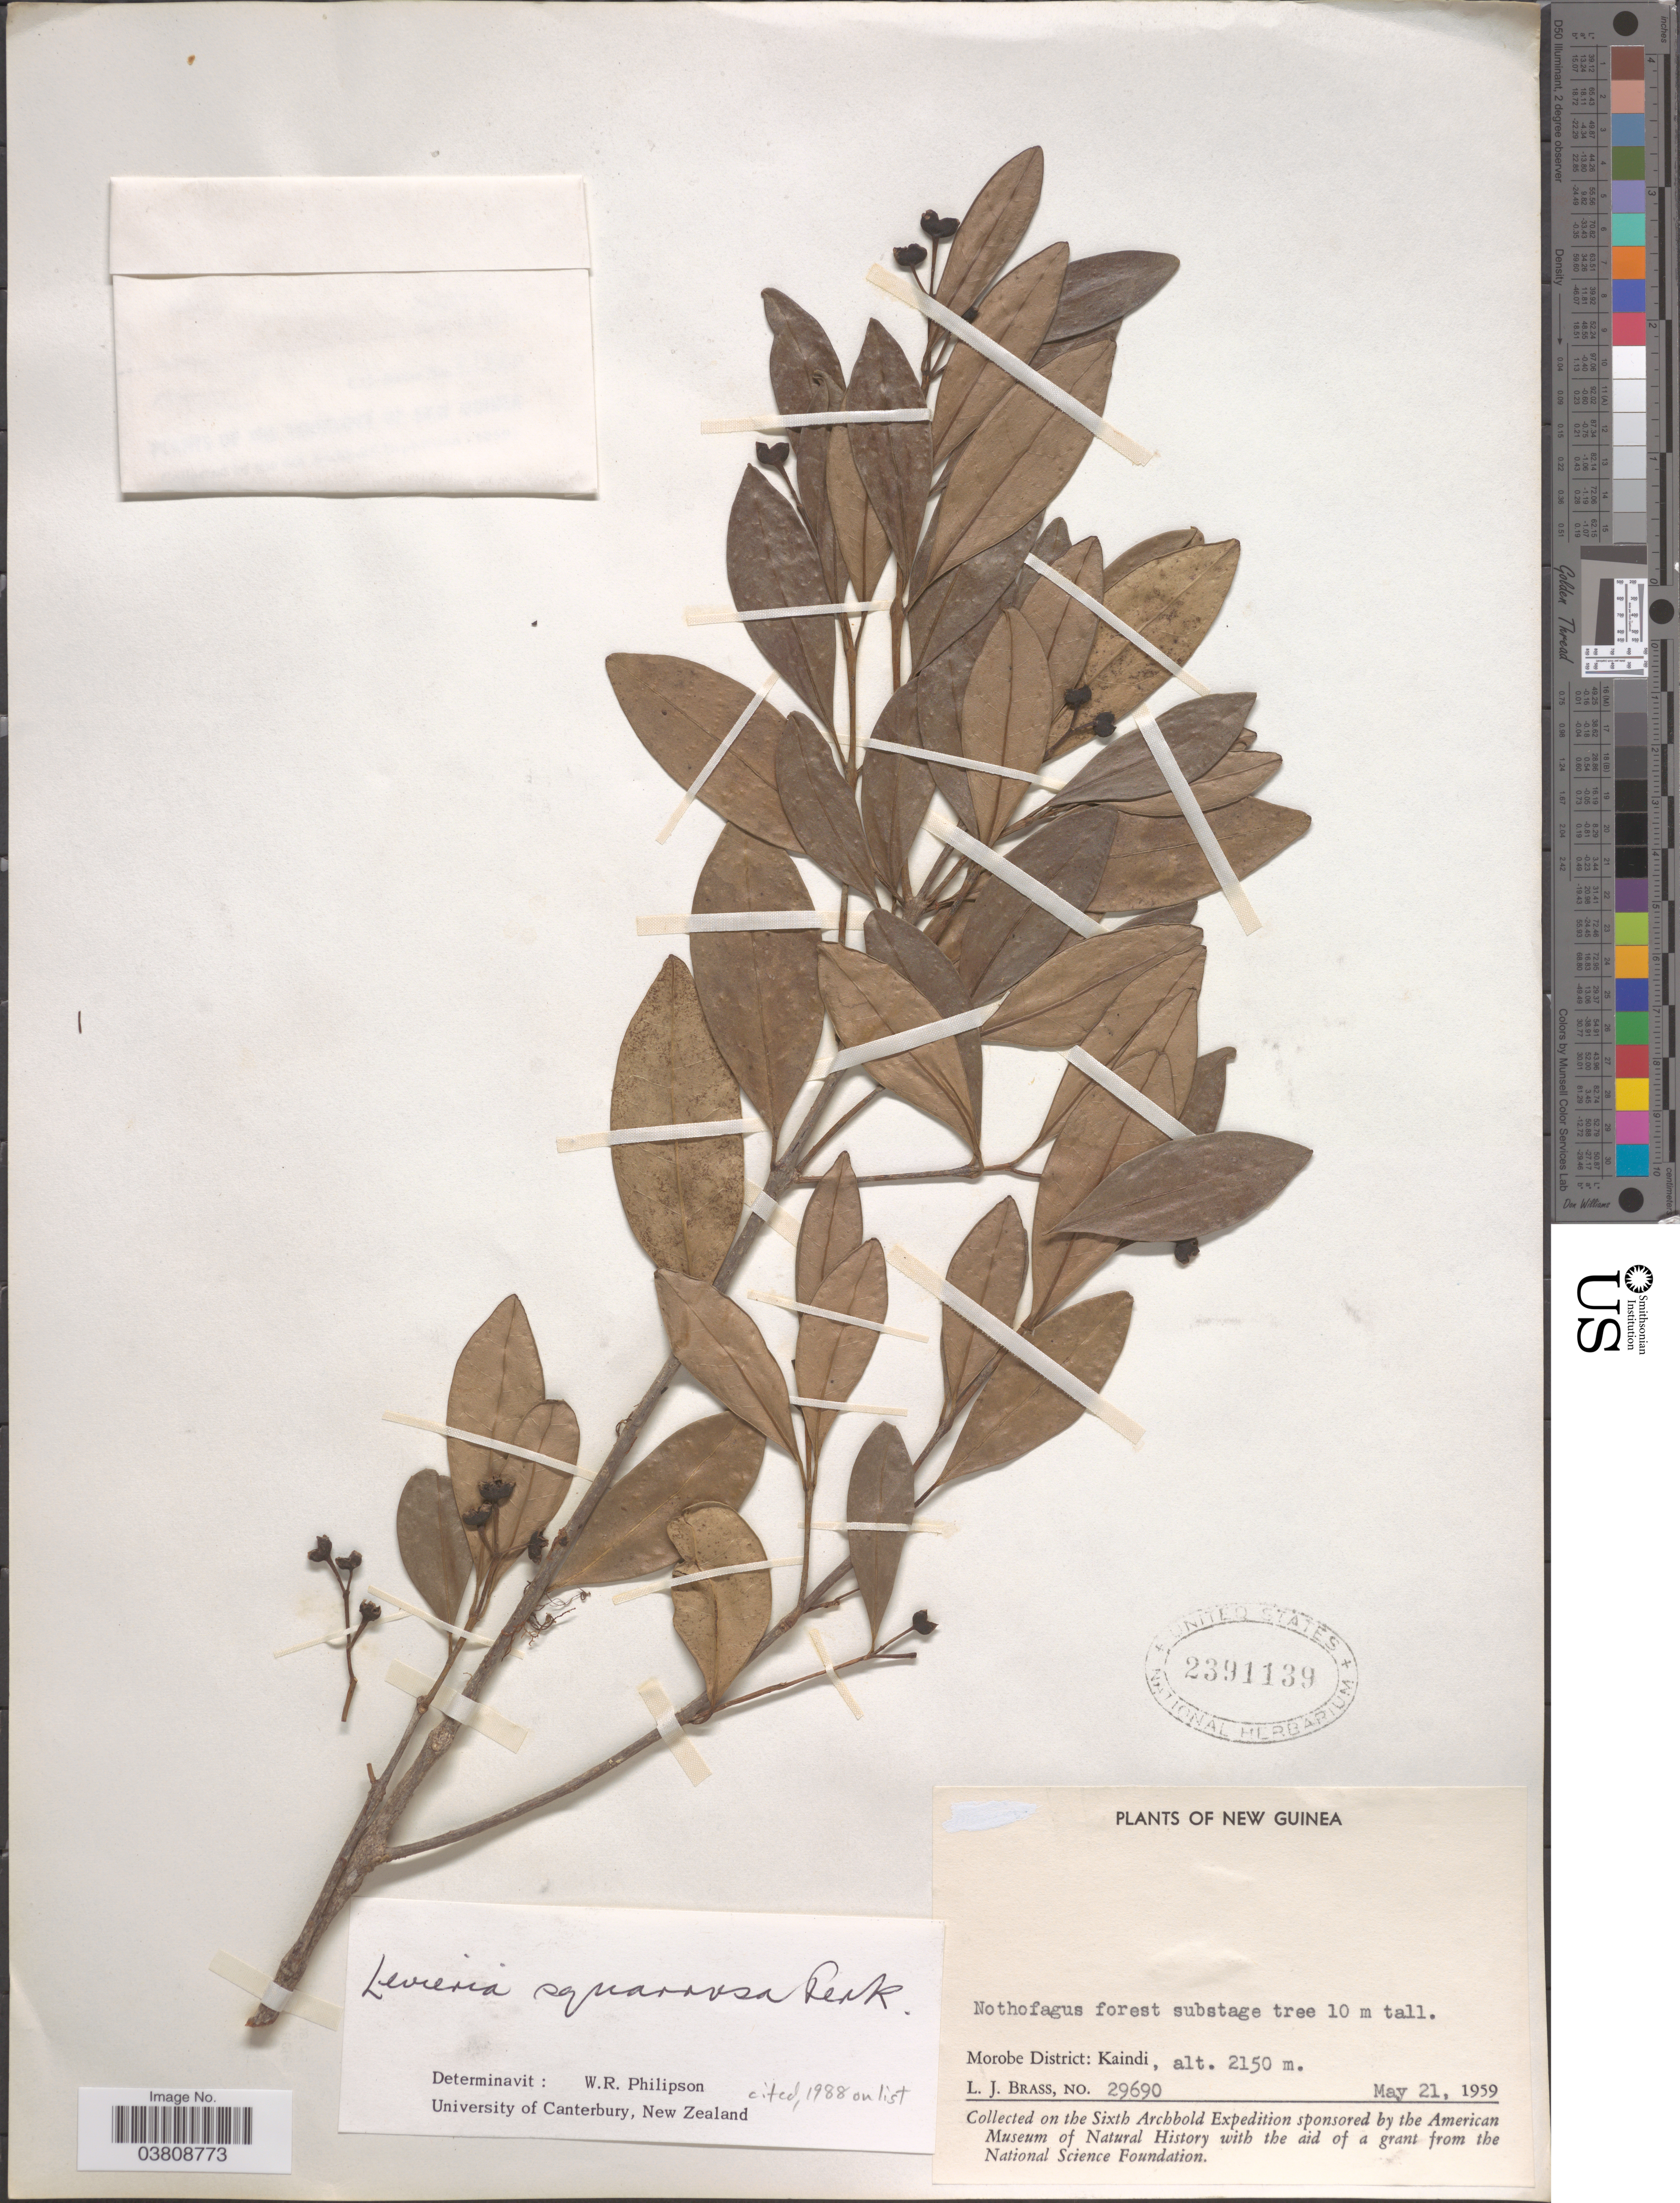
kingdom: Plantae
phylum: Tracheophyta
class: Magnoliopsida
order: Laurales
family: Monimiaceae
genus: Levieria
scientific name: Levieria squarrosa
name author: Perkins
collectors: L. J. Brass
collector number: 29690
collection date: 1959-05-21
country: Papua New Guinea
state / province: Morobe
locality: Morobe District: Kaindi.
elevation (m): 2150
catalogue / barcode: US 2391139